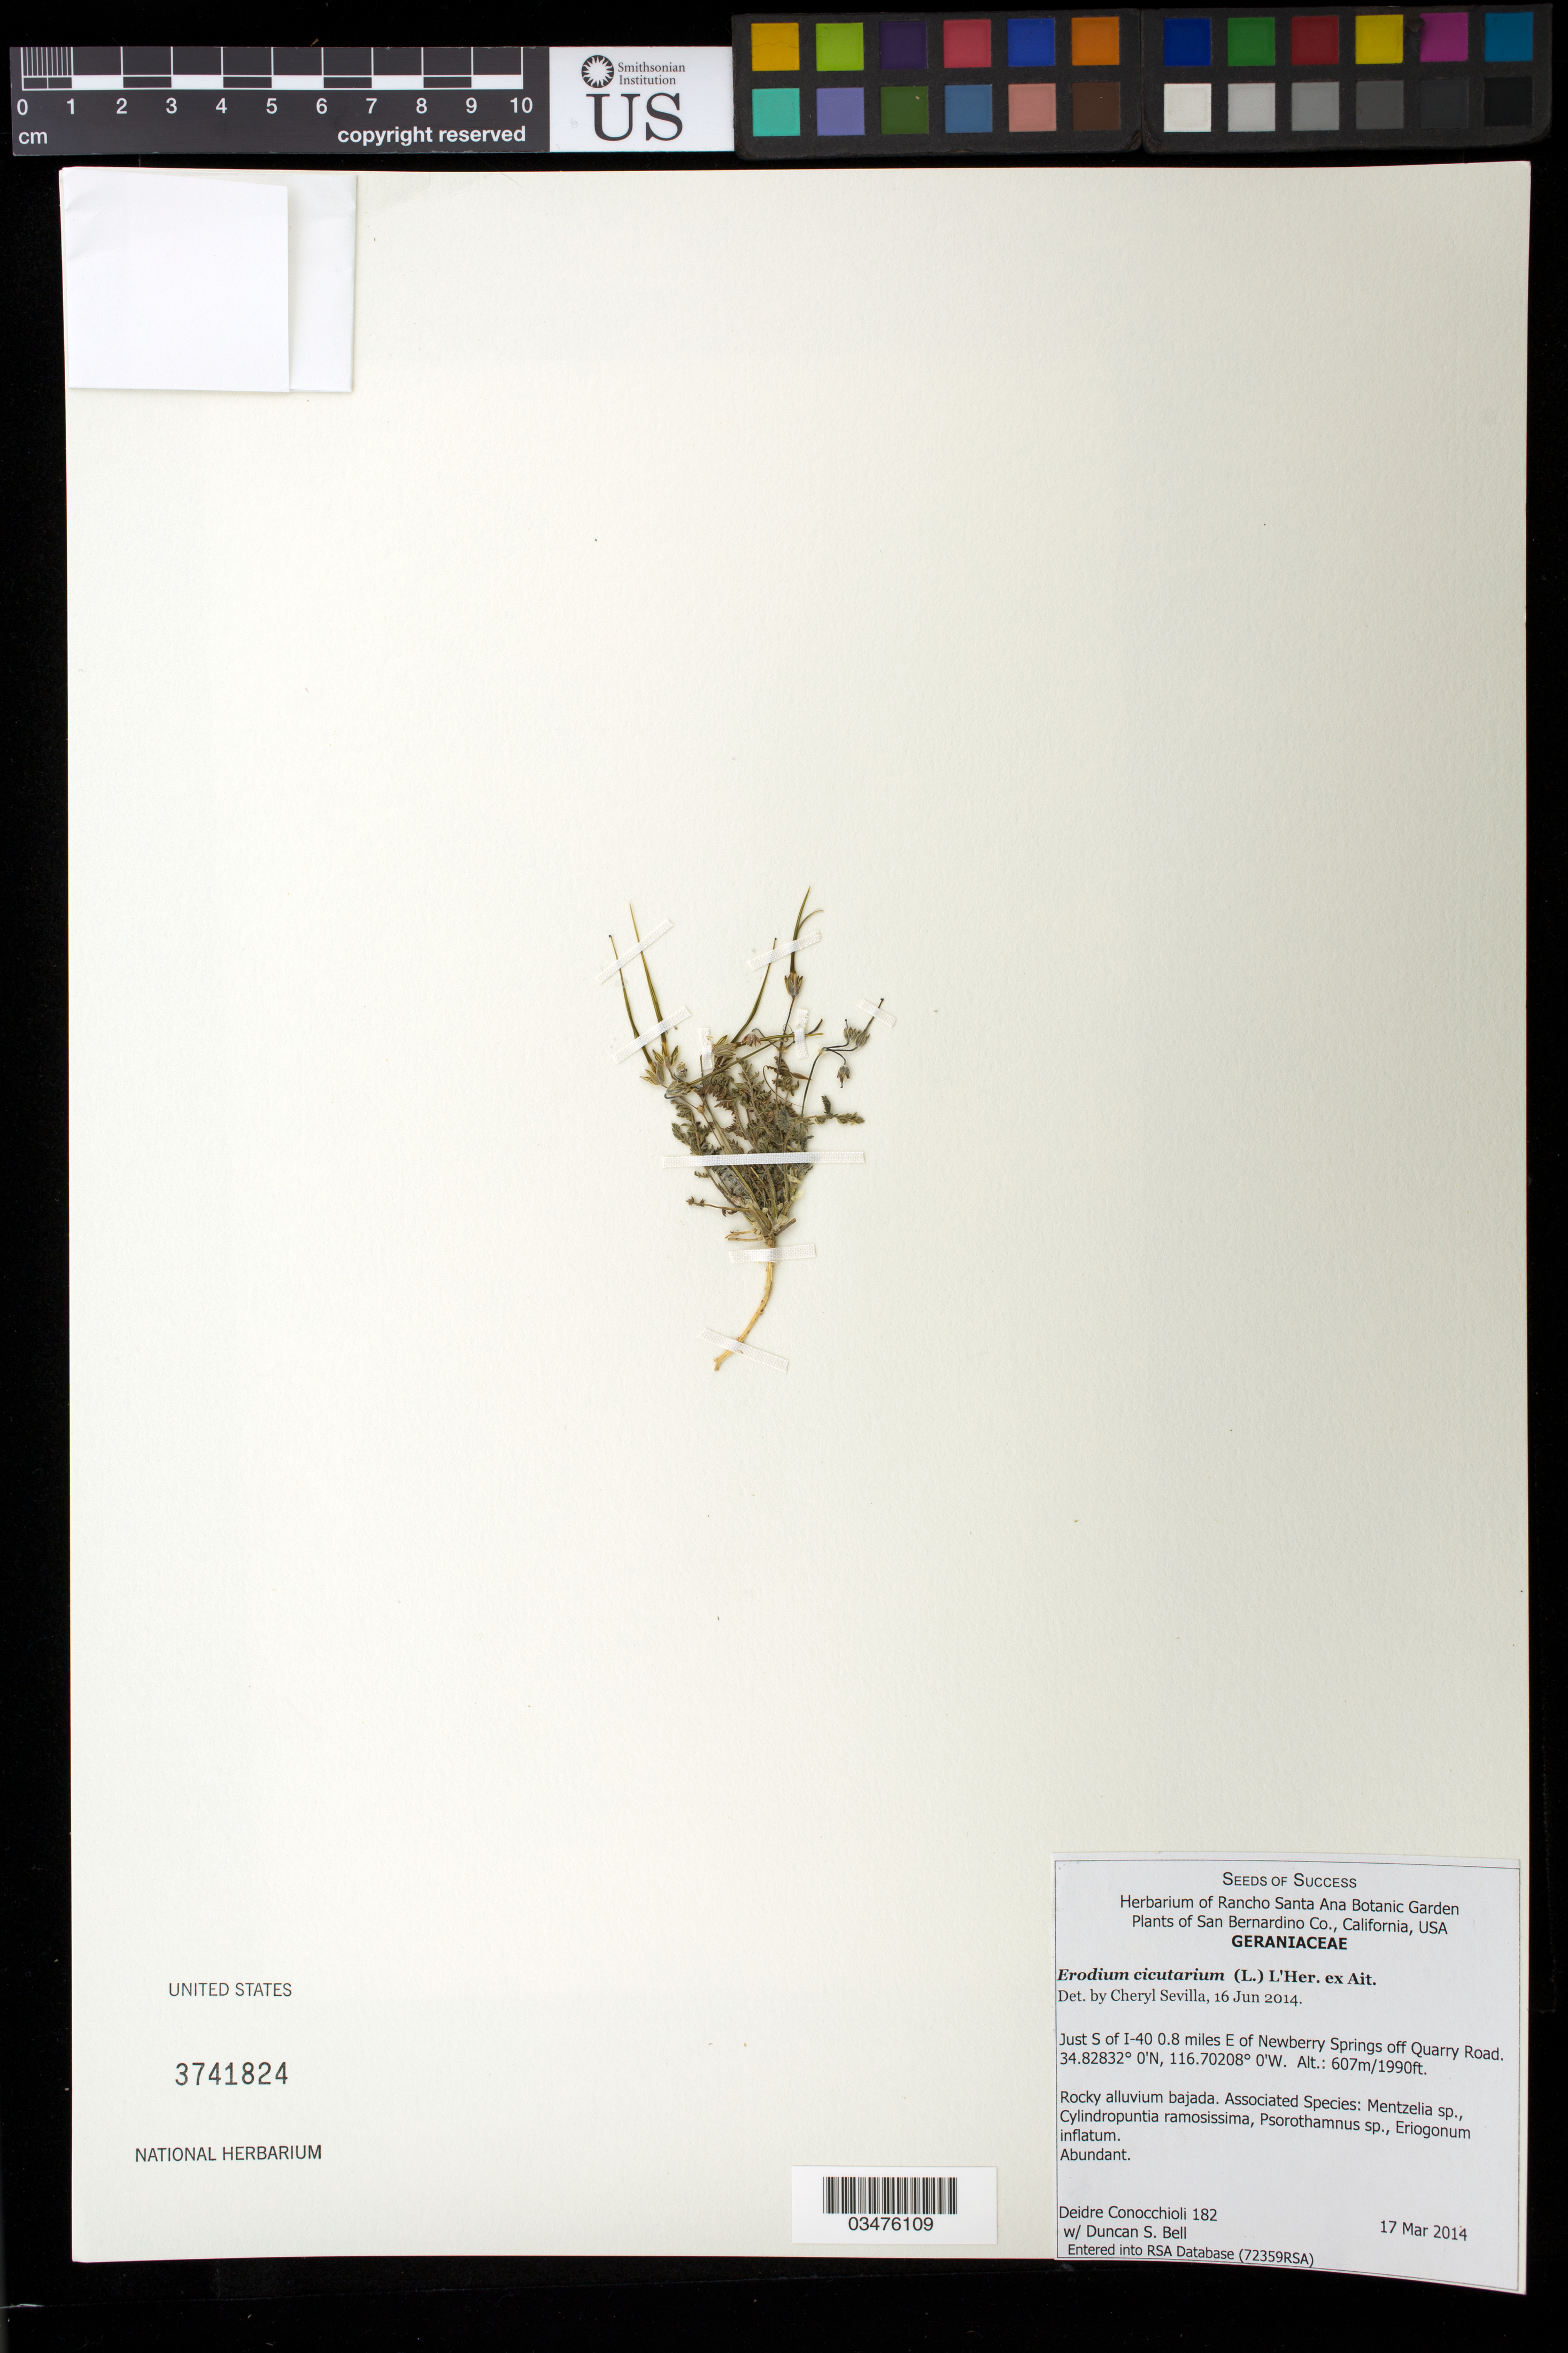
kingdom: Plantae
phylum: Tracheophyta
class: Magnoliopsida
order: Geraniales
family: Geraniaceae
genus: Erodium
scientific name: Erodium cicutarium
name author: (L.) L'Hér.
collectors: D. Conocchioli & D. S. Bell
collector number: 182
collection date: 2014-03-17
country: United States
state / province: California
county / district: San Bernardino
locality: S of I-40 0.8 mi. E of Newberry Springs off Quarry Road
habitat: Rocky alluvium bajada. With Mentzelia sp., Psorothamnus, sp., ect.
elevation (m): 607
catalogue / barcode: US 3741824